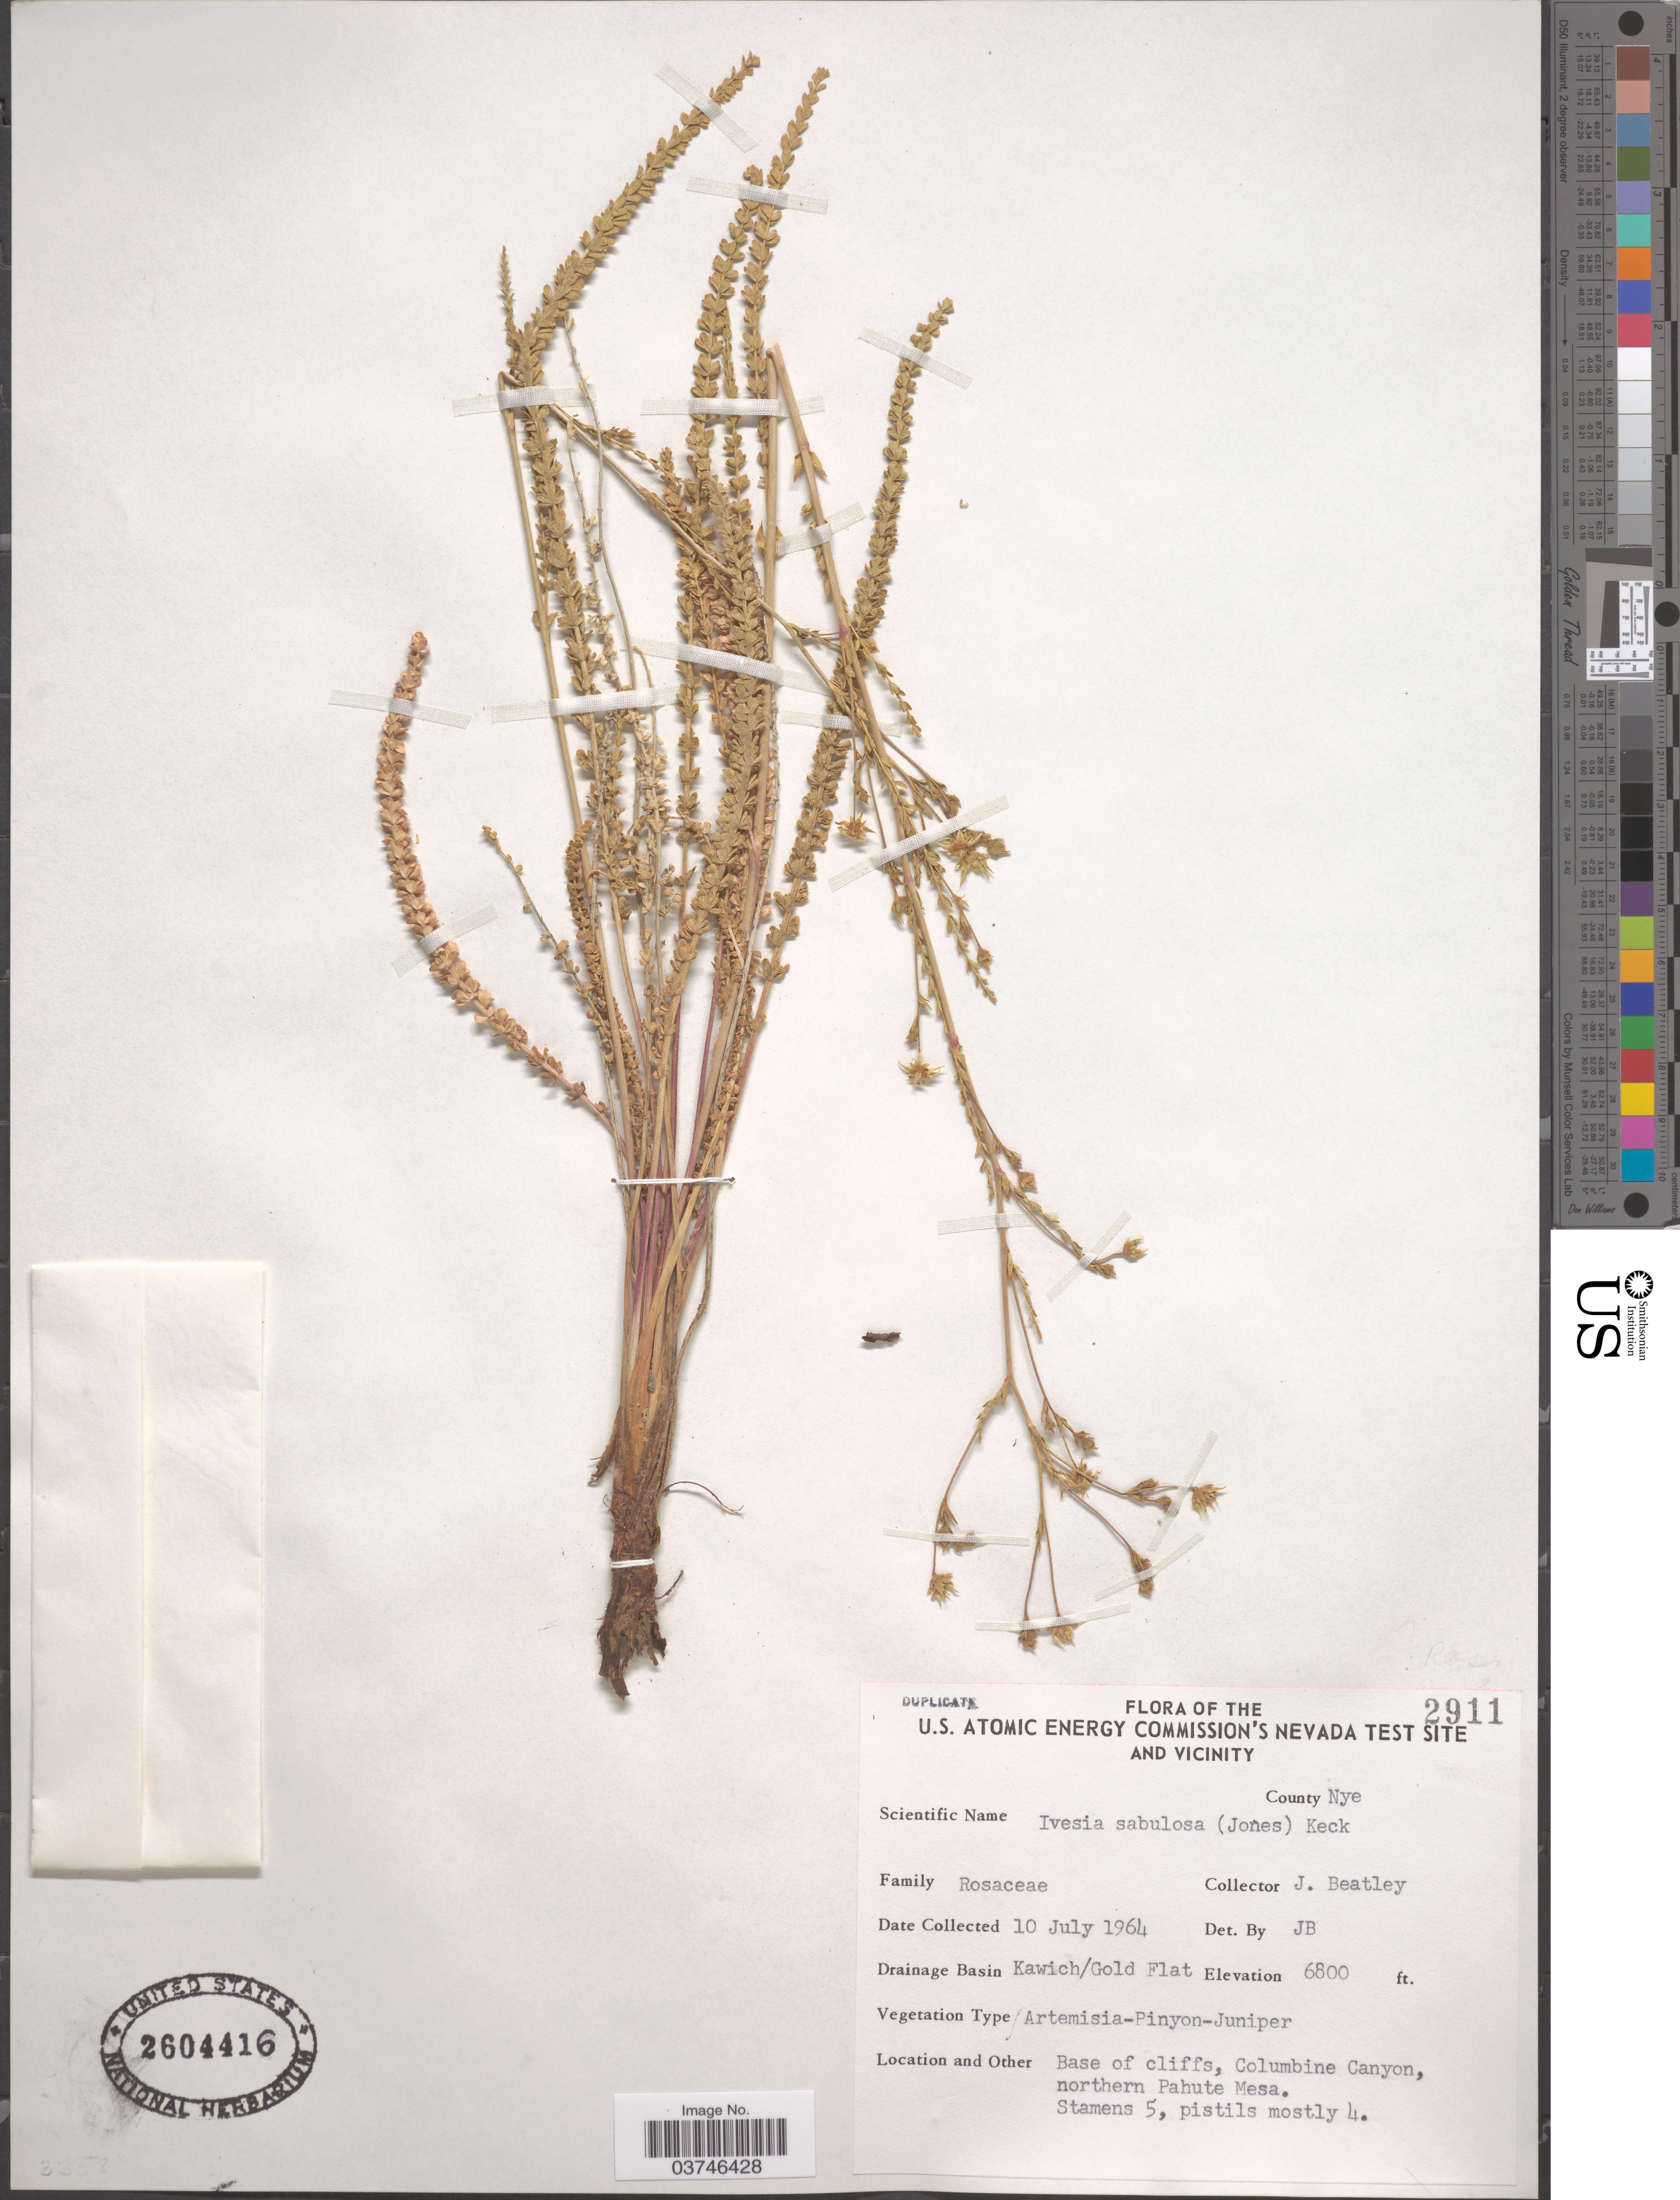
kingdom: Plantae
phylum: Tracheophyta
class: Magnoliopsida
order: Rosales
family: Rosaceae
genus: Potentilla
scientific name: Potentilla sabulosa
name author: M.E. Jones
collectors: J. C. Beatley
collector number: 2911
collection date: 1964-07-10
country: United States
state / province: Nevada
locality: U.S. Atomic Energy Commission's Nevada Test Site and vicinity. County Nye. Drainage Basin Kawich/Gold Flat. Base of cliffs, Columbine Canyon, northern Pahute Mesa.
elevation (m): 2073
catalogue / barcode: US 2604416